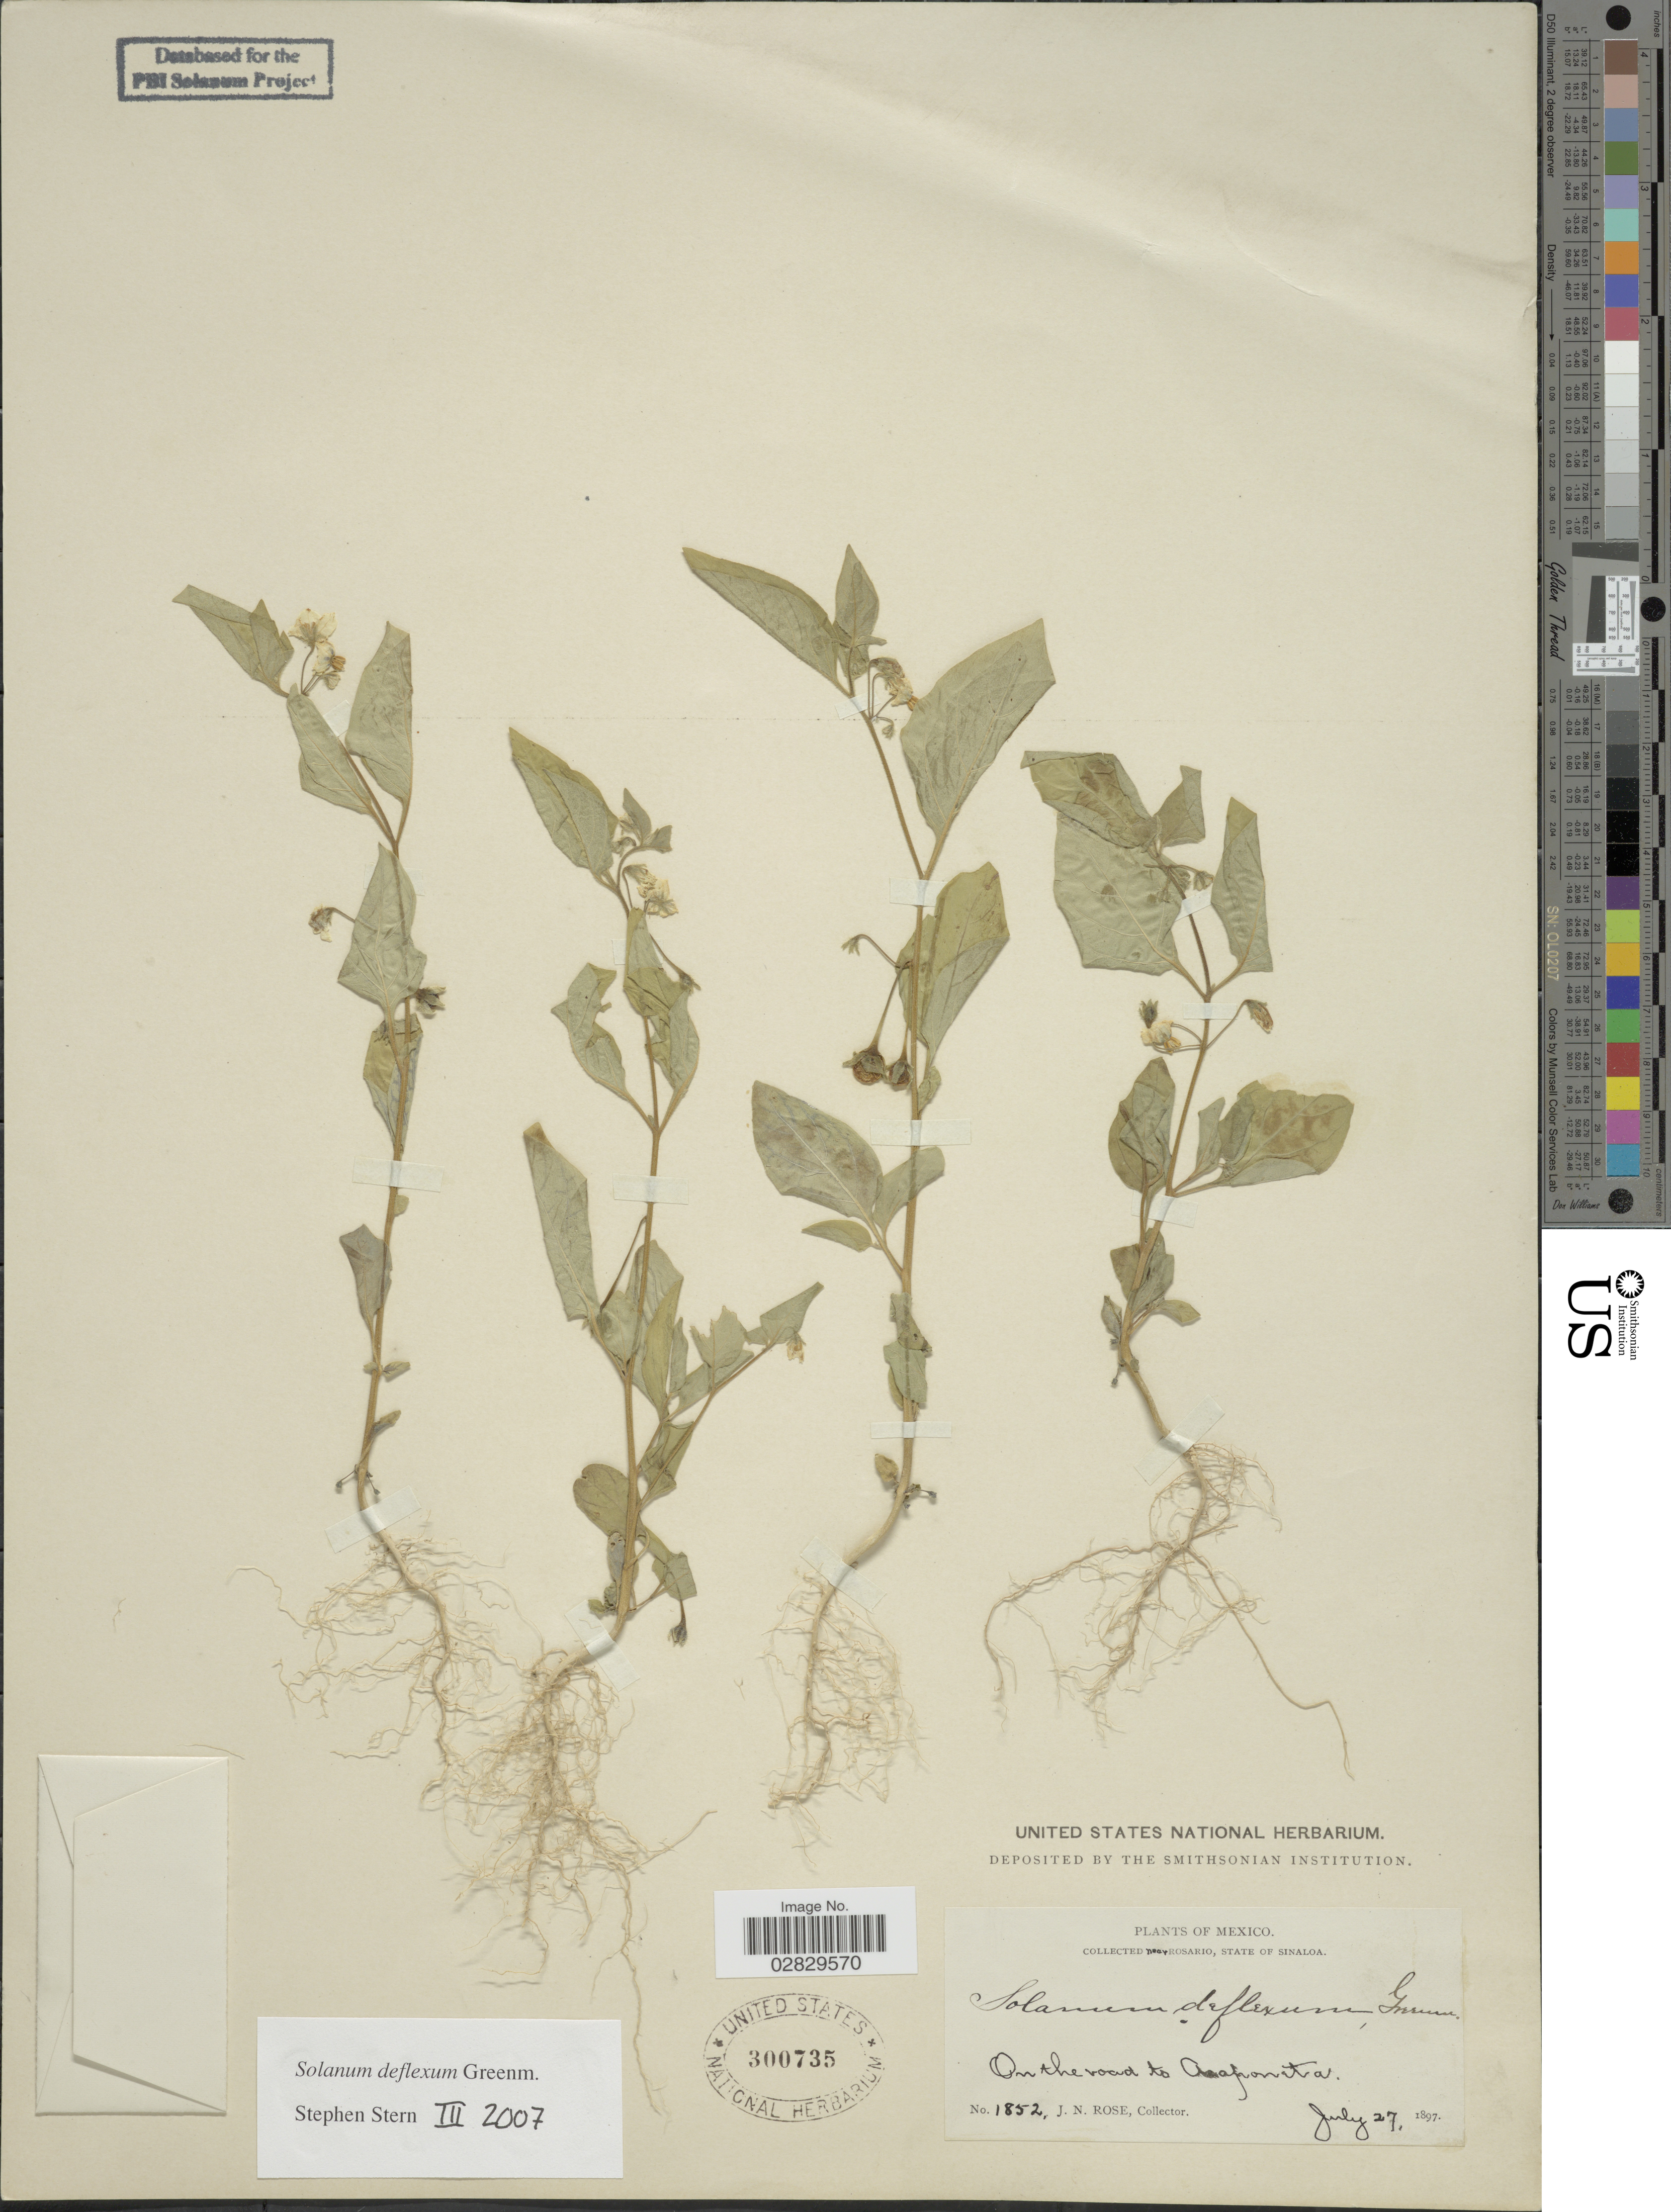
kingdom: Plantae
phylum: Tracheophyta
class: Magnoliopsida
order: Solanales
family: Solanaceae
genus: Solanum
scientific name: Solanum deflexum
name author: Greenm.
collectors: J. N. Rose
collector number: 1852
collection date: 1897-07-27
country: Mexico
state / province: Sinaloa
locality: Near Rosario. On the road to Acaponeta.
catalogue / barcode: US 300735